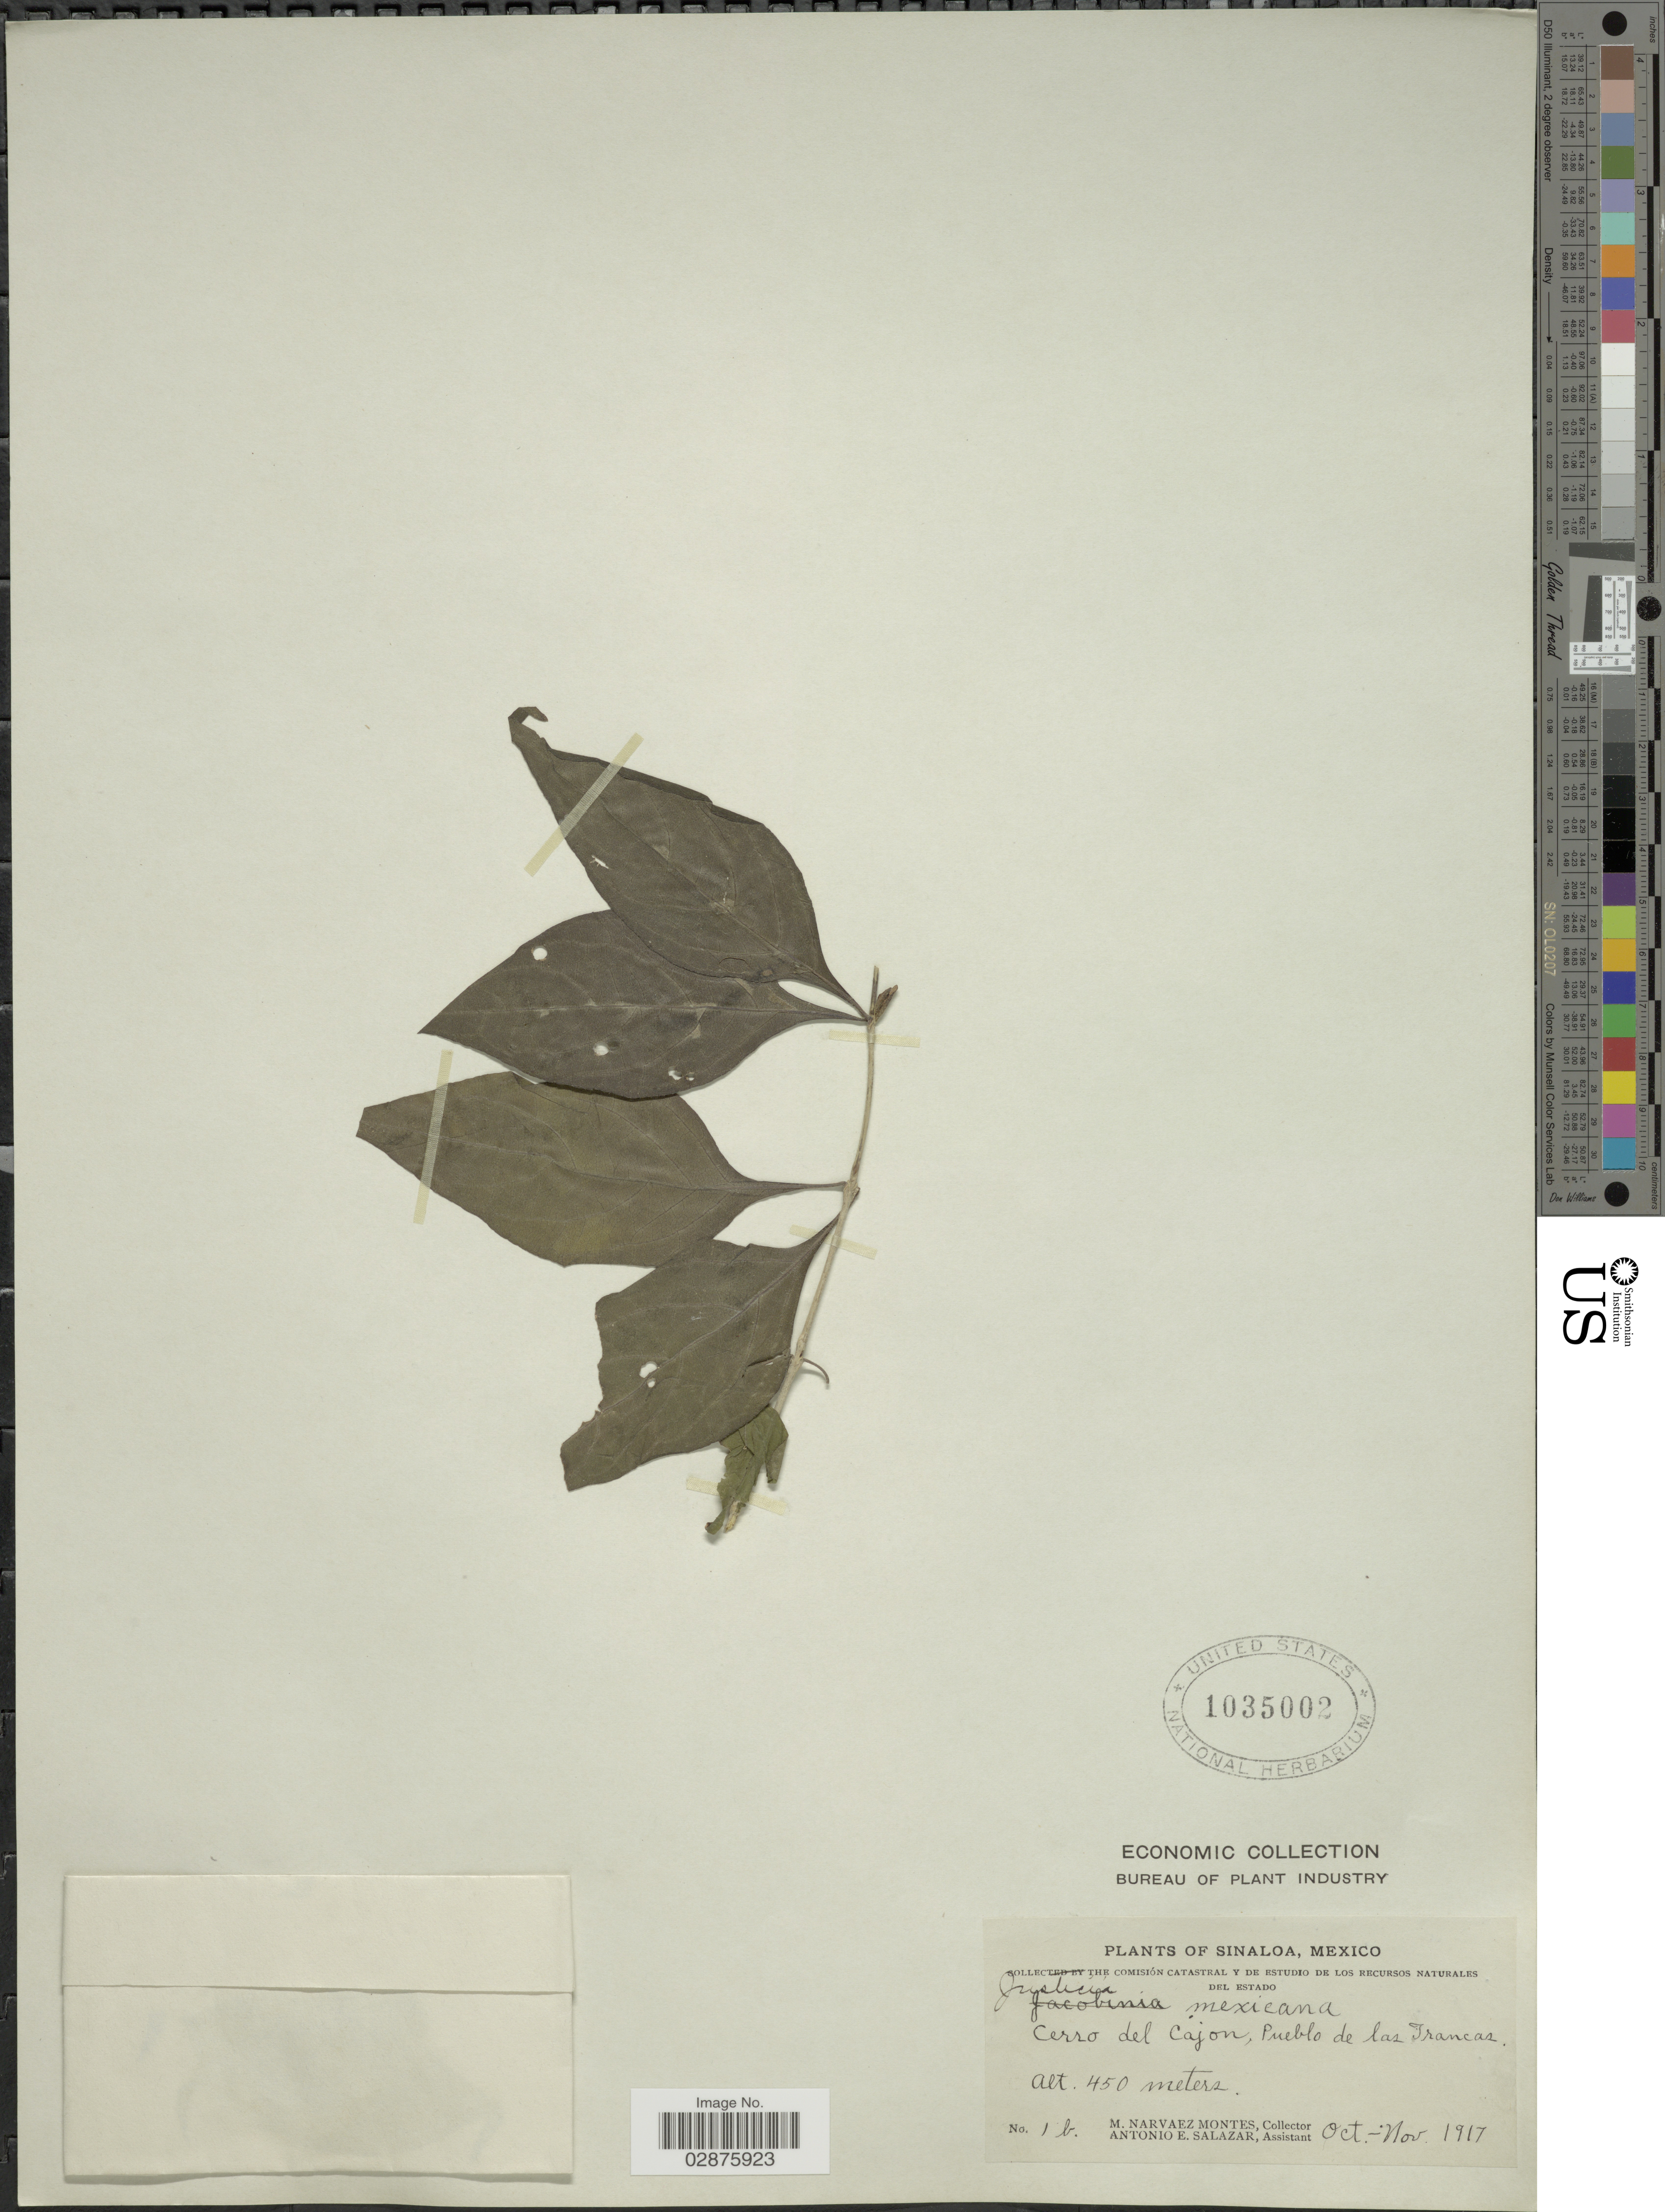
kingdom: Plantae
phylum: Tracheophyta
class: Magnoliopsida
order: Lamiales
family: Acanthaceae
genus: Justicia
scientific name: Justicia candicans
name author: (Nees) L.D. Benson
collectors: M. Narvaez-Montes & A. E. Salazar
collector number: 1b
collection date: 1917-10/1917-11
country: Mexico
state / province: Sinaloa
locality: Cerro del Cajon, Pueblo de las Trancas.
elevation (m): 450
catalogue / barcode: US 1035002